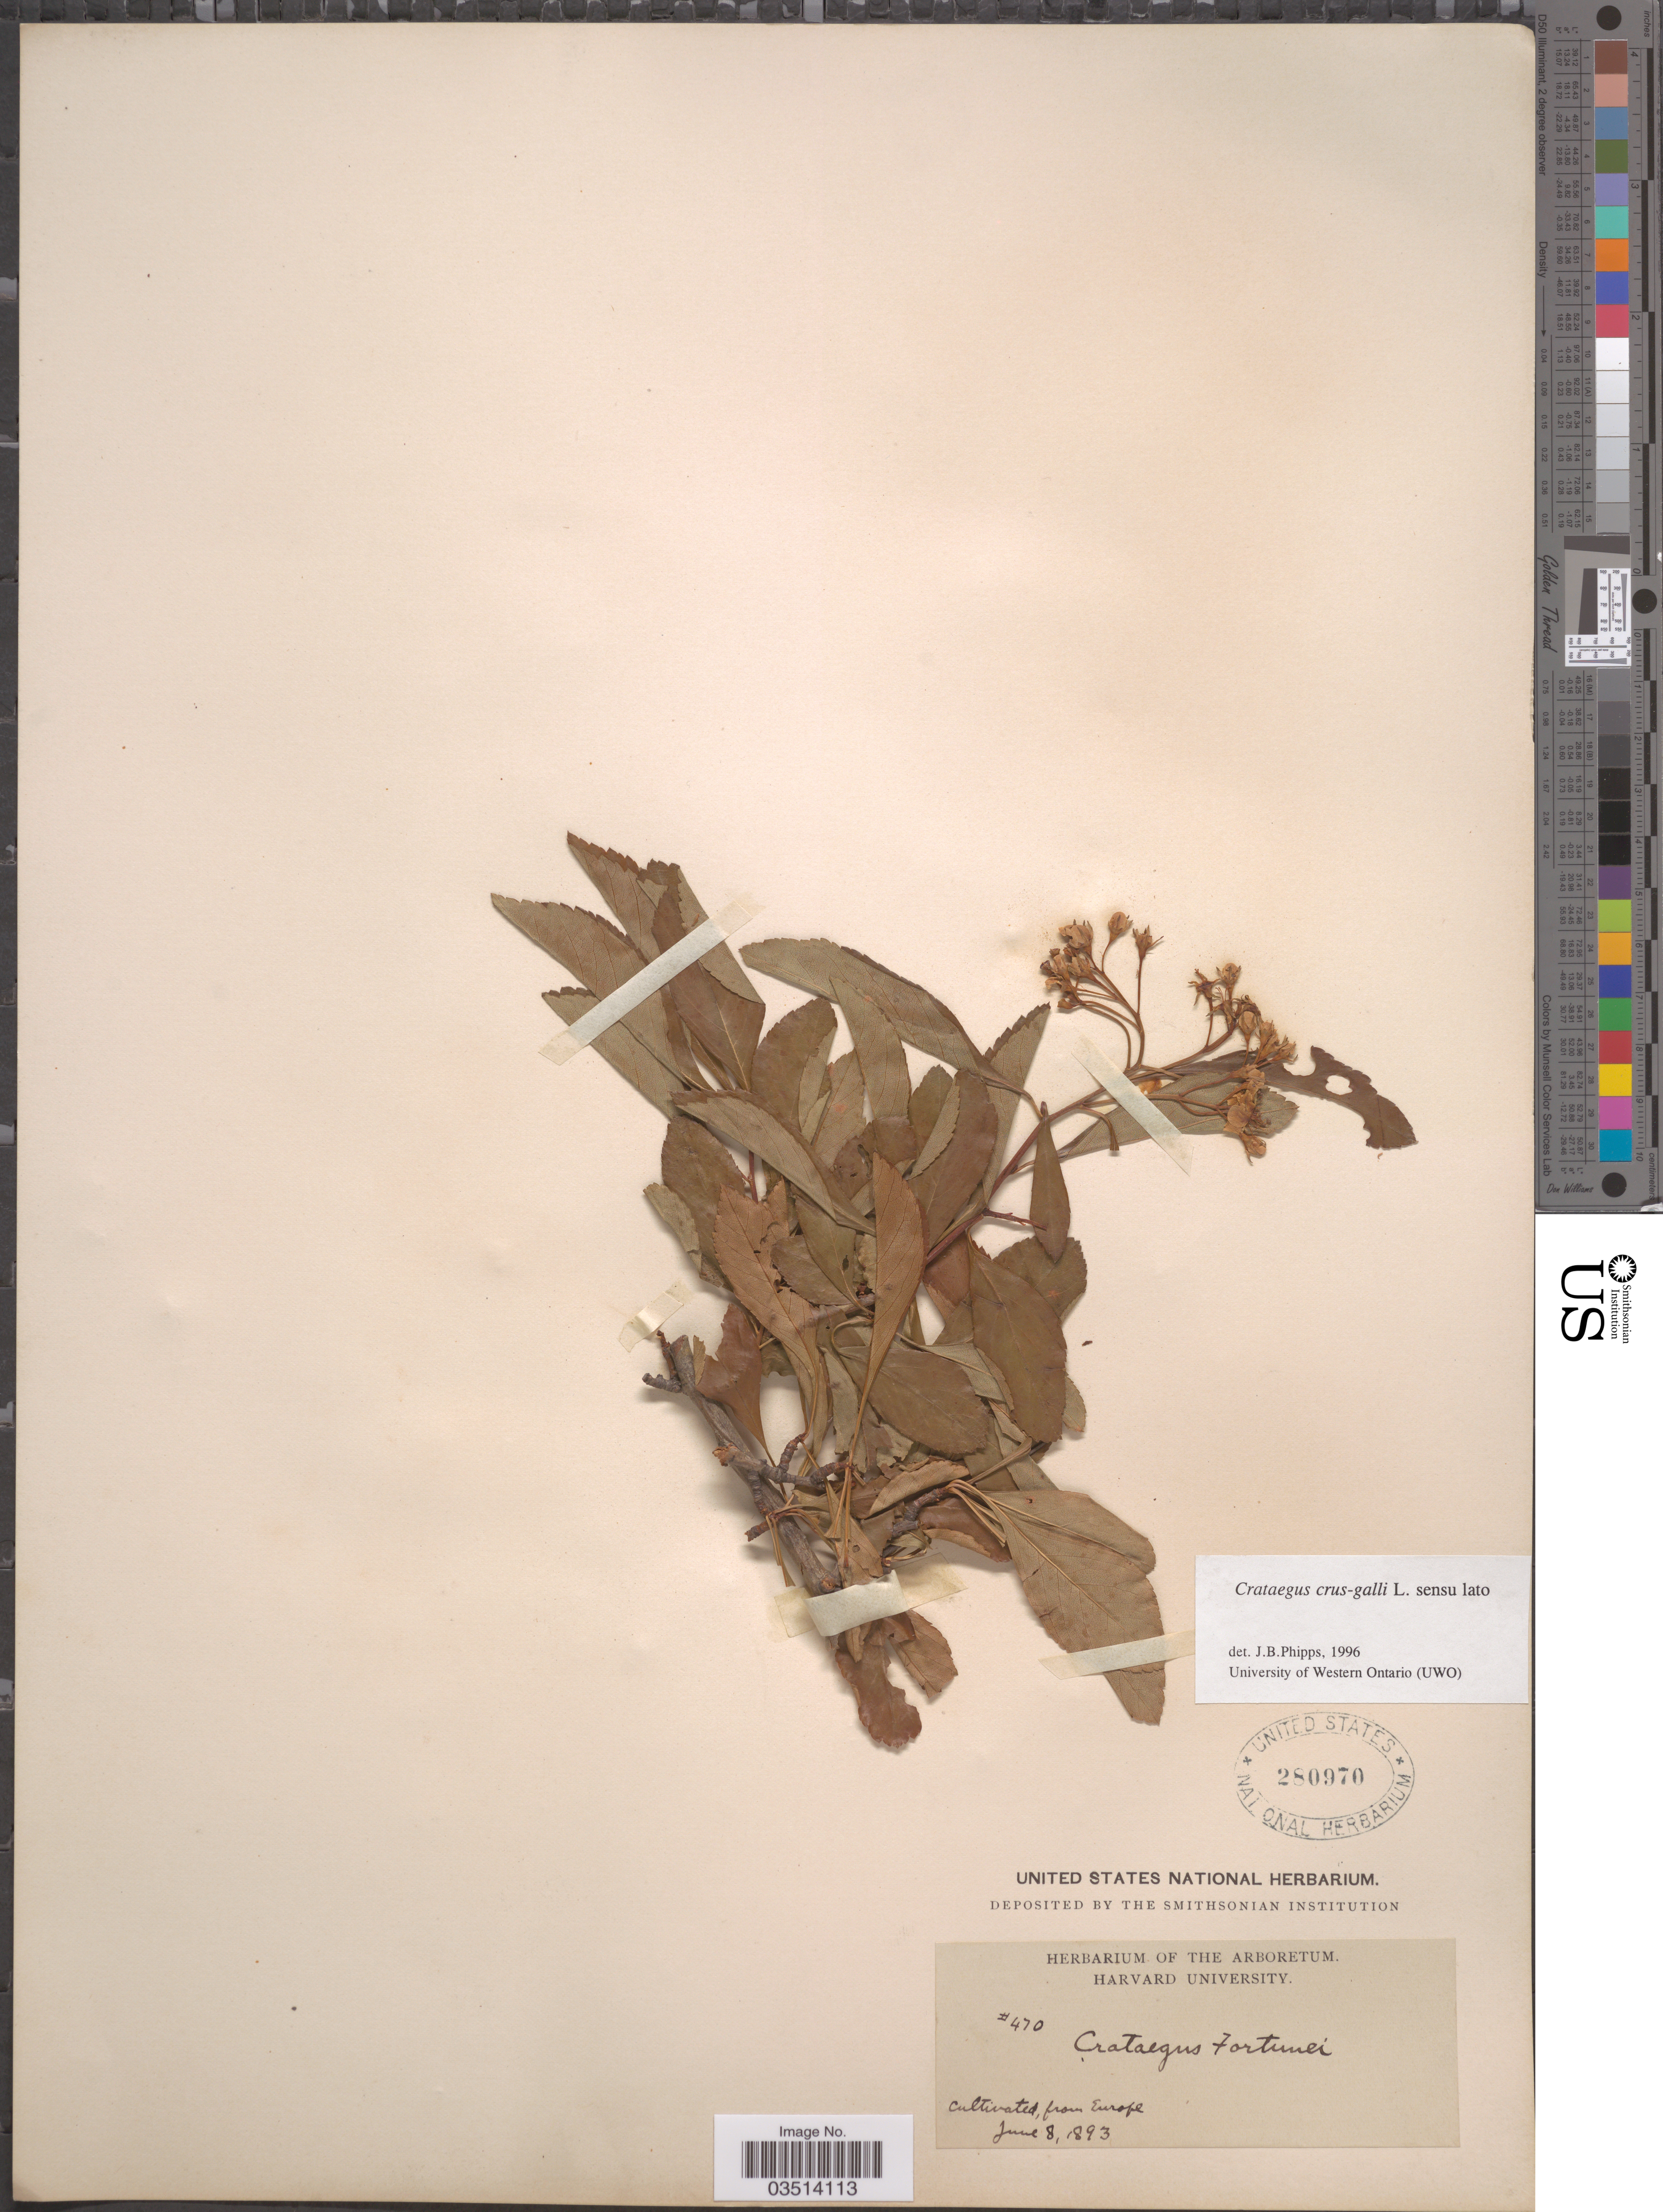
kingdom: Plantae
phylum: Tracheophyta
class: Magnoliopsida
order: Rosales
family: Rosaceae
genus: Crataegus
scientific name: Crataegus crus-galli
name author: L.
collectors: Ex herb. of the Arboretum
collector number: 470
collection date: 1893-06-08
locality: Cultivated, from Europe.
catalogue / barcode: US 280970